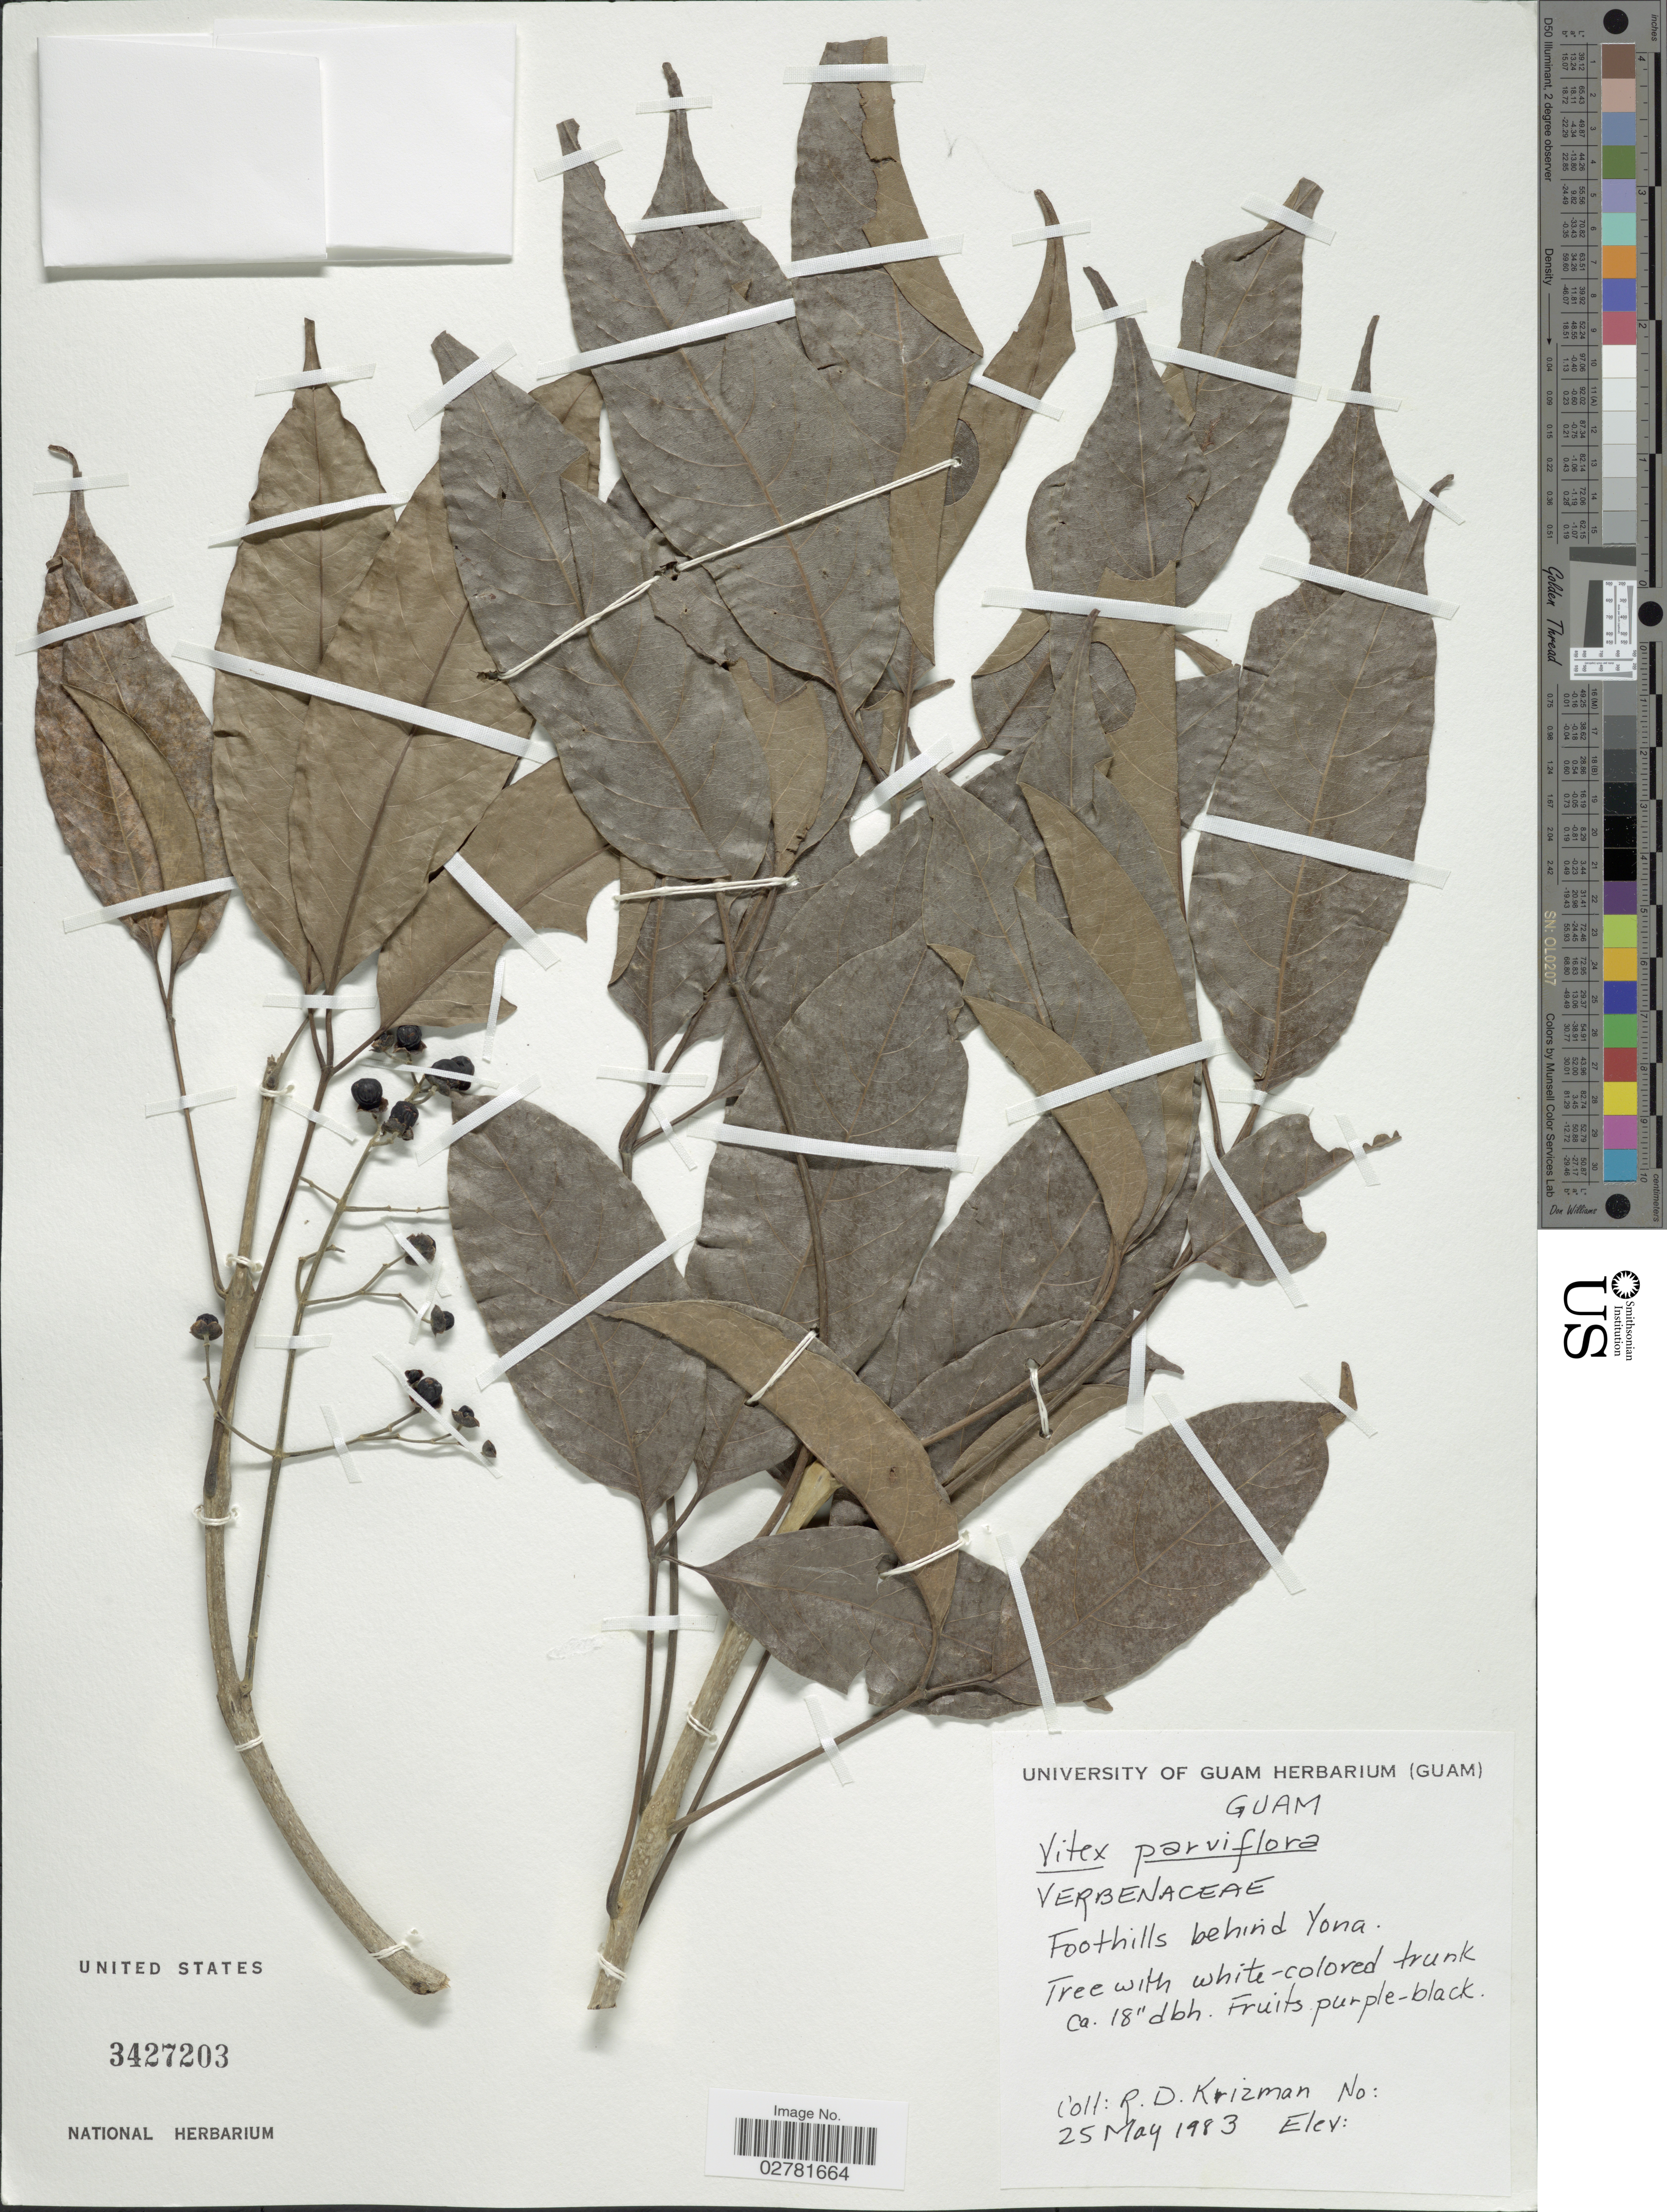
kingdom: Plantae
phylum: Tracheophyta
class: Magnoliopsida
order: Lamiales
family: Lamiaceae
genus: Vitex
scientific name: Vitex parviflora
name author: Juss.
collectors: R. Krizman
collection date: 1983-05-25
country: Guam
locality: Foothills behind Yona.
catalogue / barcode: US 3427203